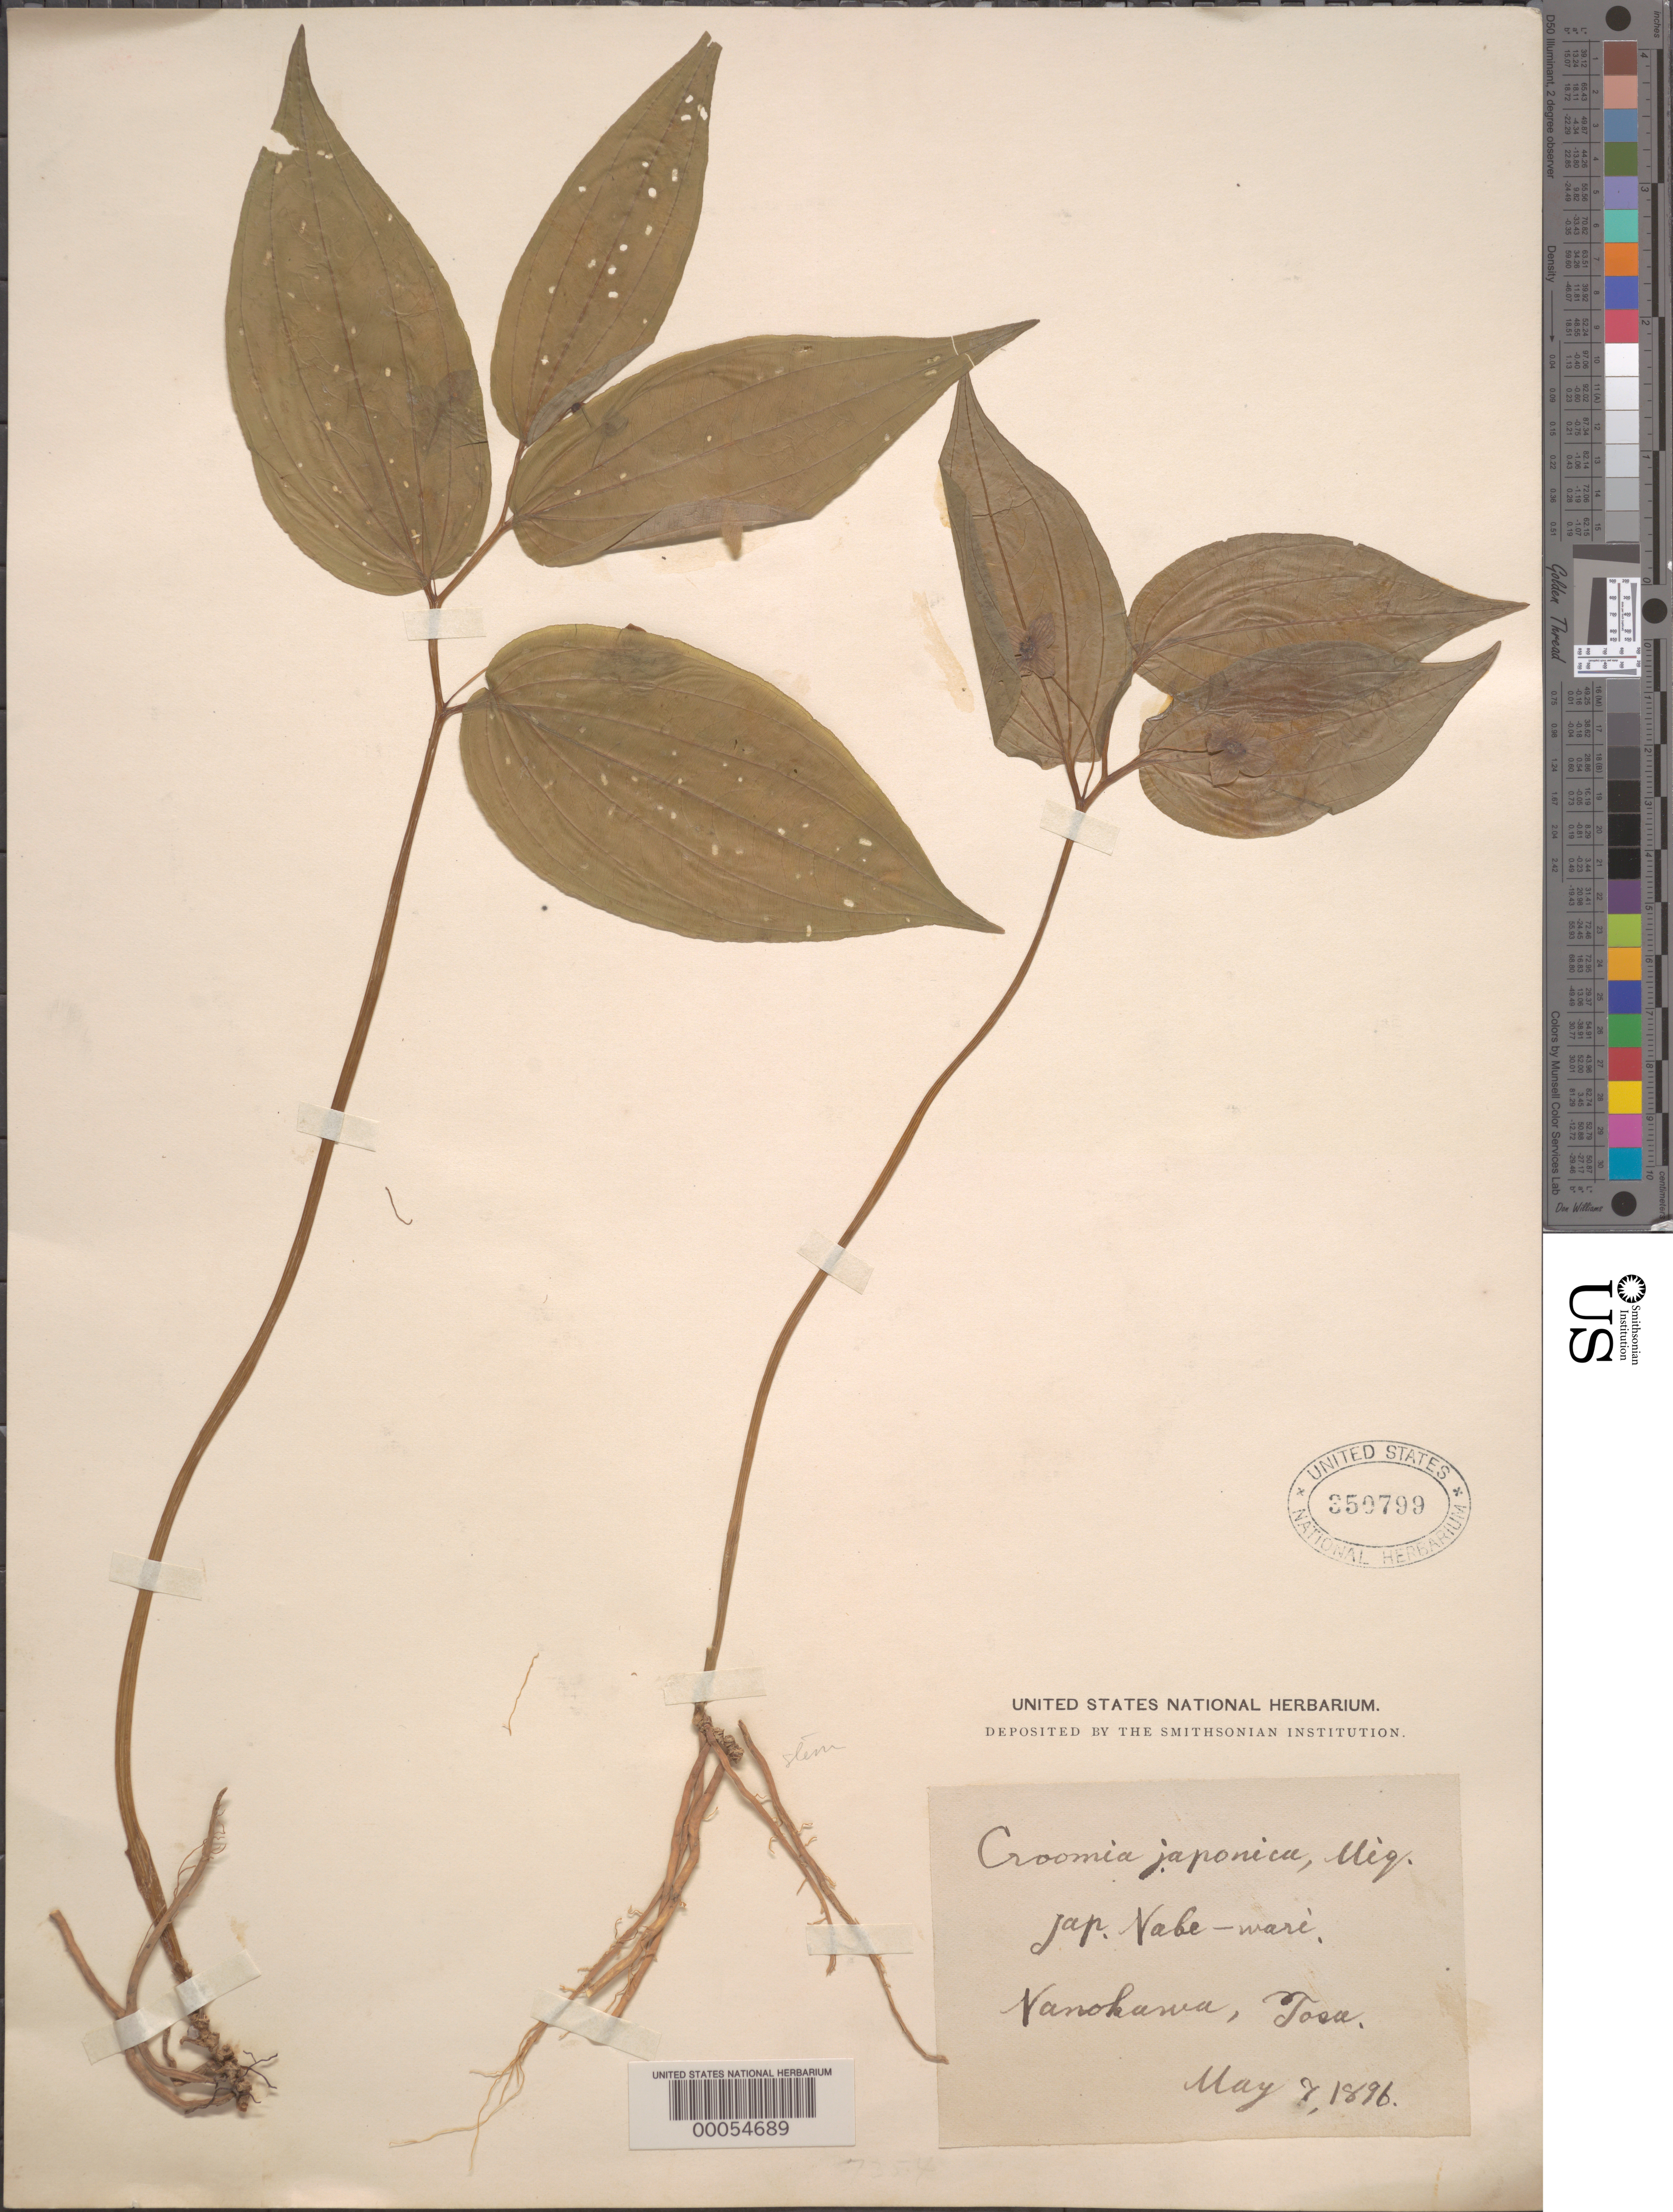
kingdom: Plantae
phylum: Tracheophyta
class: Liliopsida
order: Pandanales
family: Stemonaceae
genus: Stemona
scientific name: Stemona japonica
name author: (Blume) Miq.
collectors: T. Nanokawa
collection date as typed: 07 May 1896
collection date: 1896-05-07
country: Japan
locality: Nabewari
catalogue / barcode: US 350799